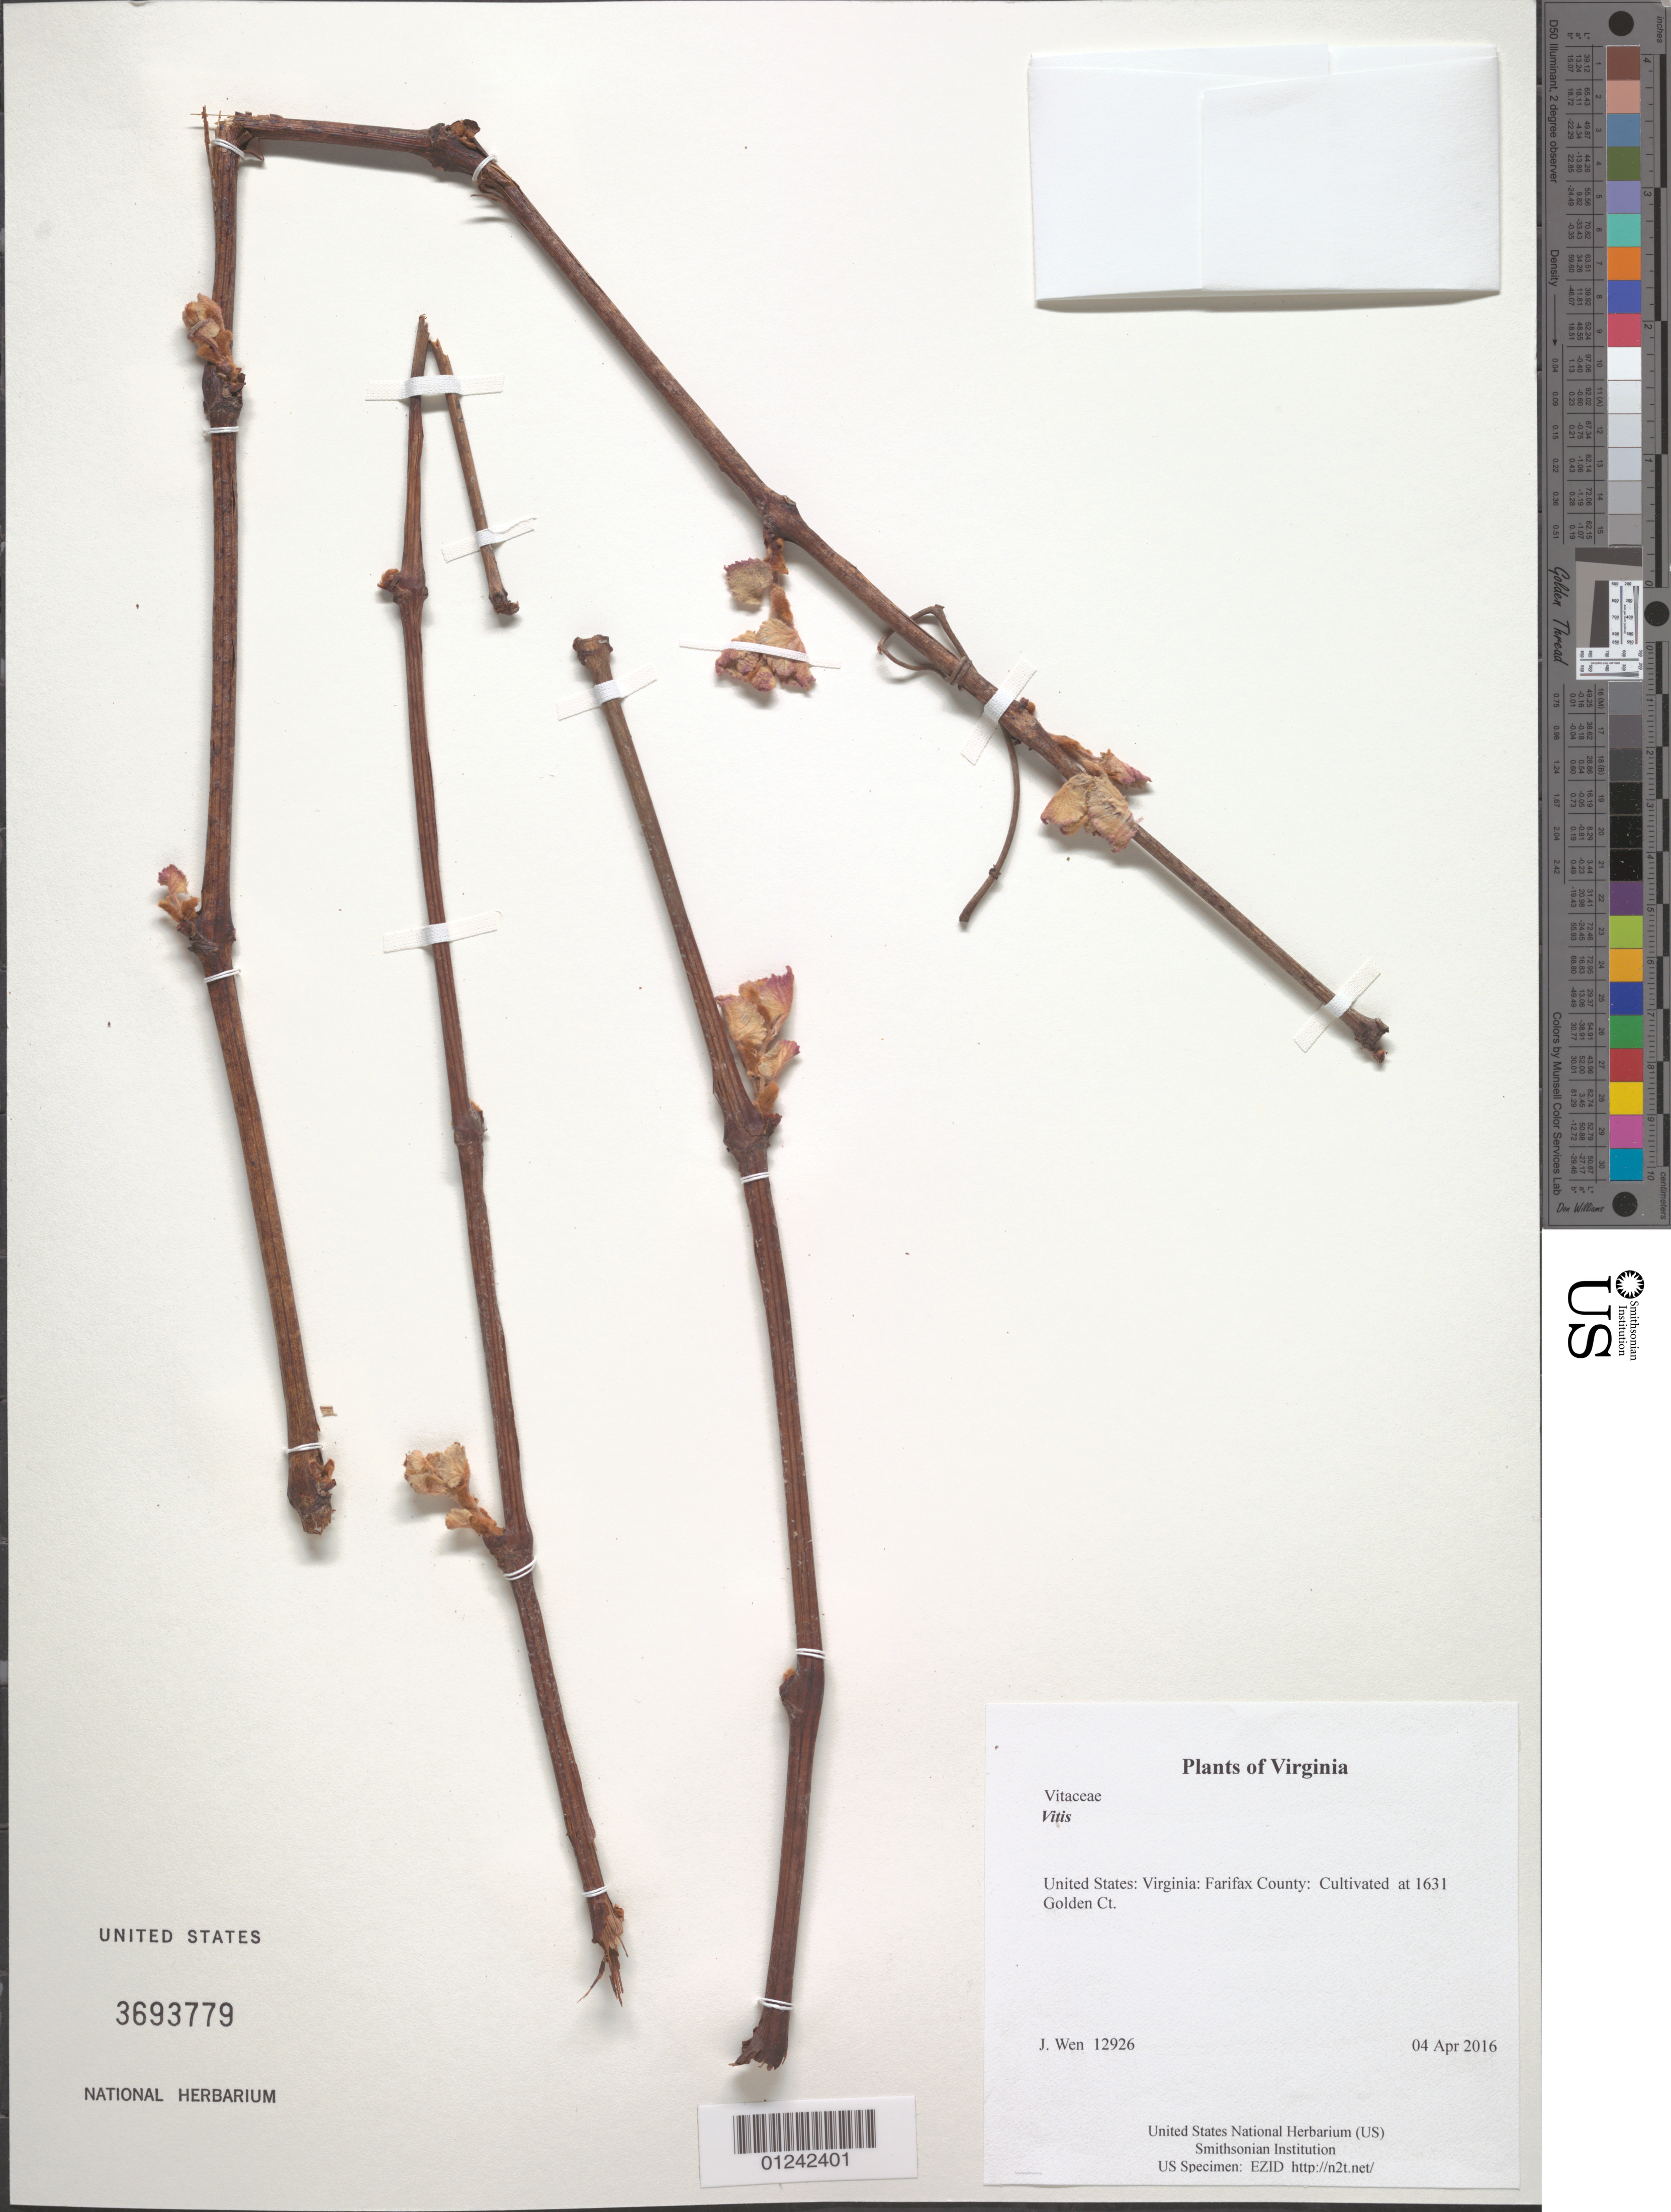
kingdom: Plantae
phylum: Tracheophyta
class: Magnoliopsida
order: Vitales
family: Vitaceae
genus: Vitis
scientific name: Vitis sp.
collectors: J. Wen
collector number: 12926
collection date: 2016-04-04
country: United States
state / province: Virginia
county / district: Fairfax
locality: Cultivated at 1631 Golden Ct.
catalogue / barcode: US 3693779